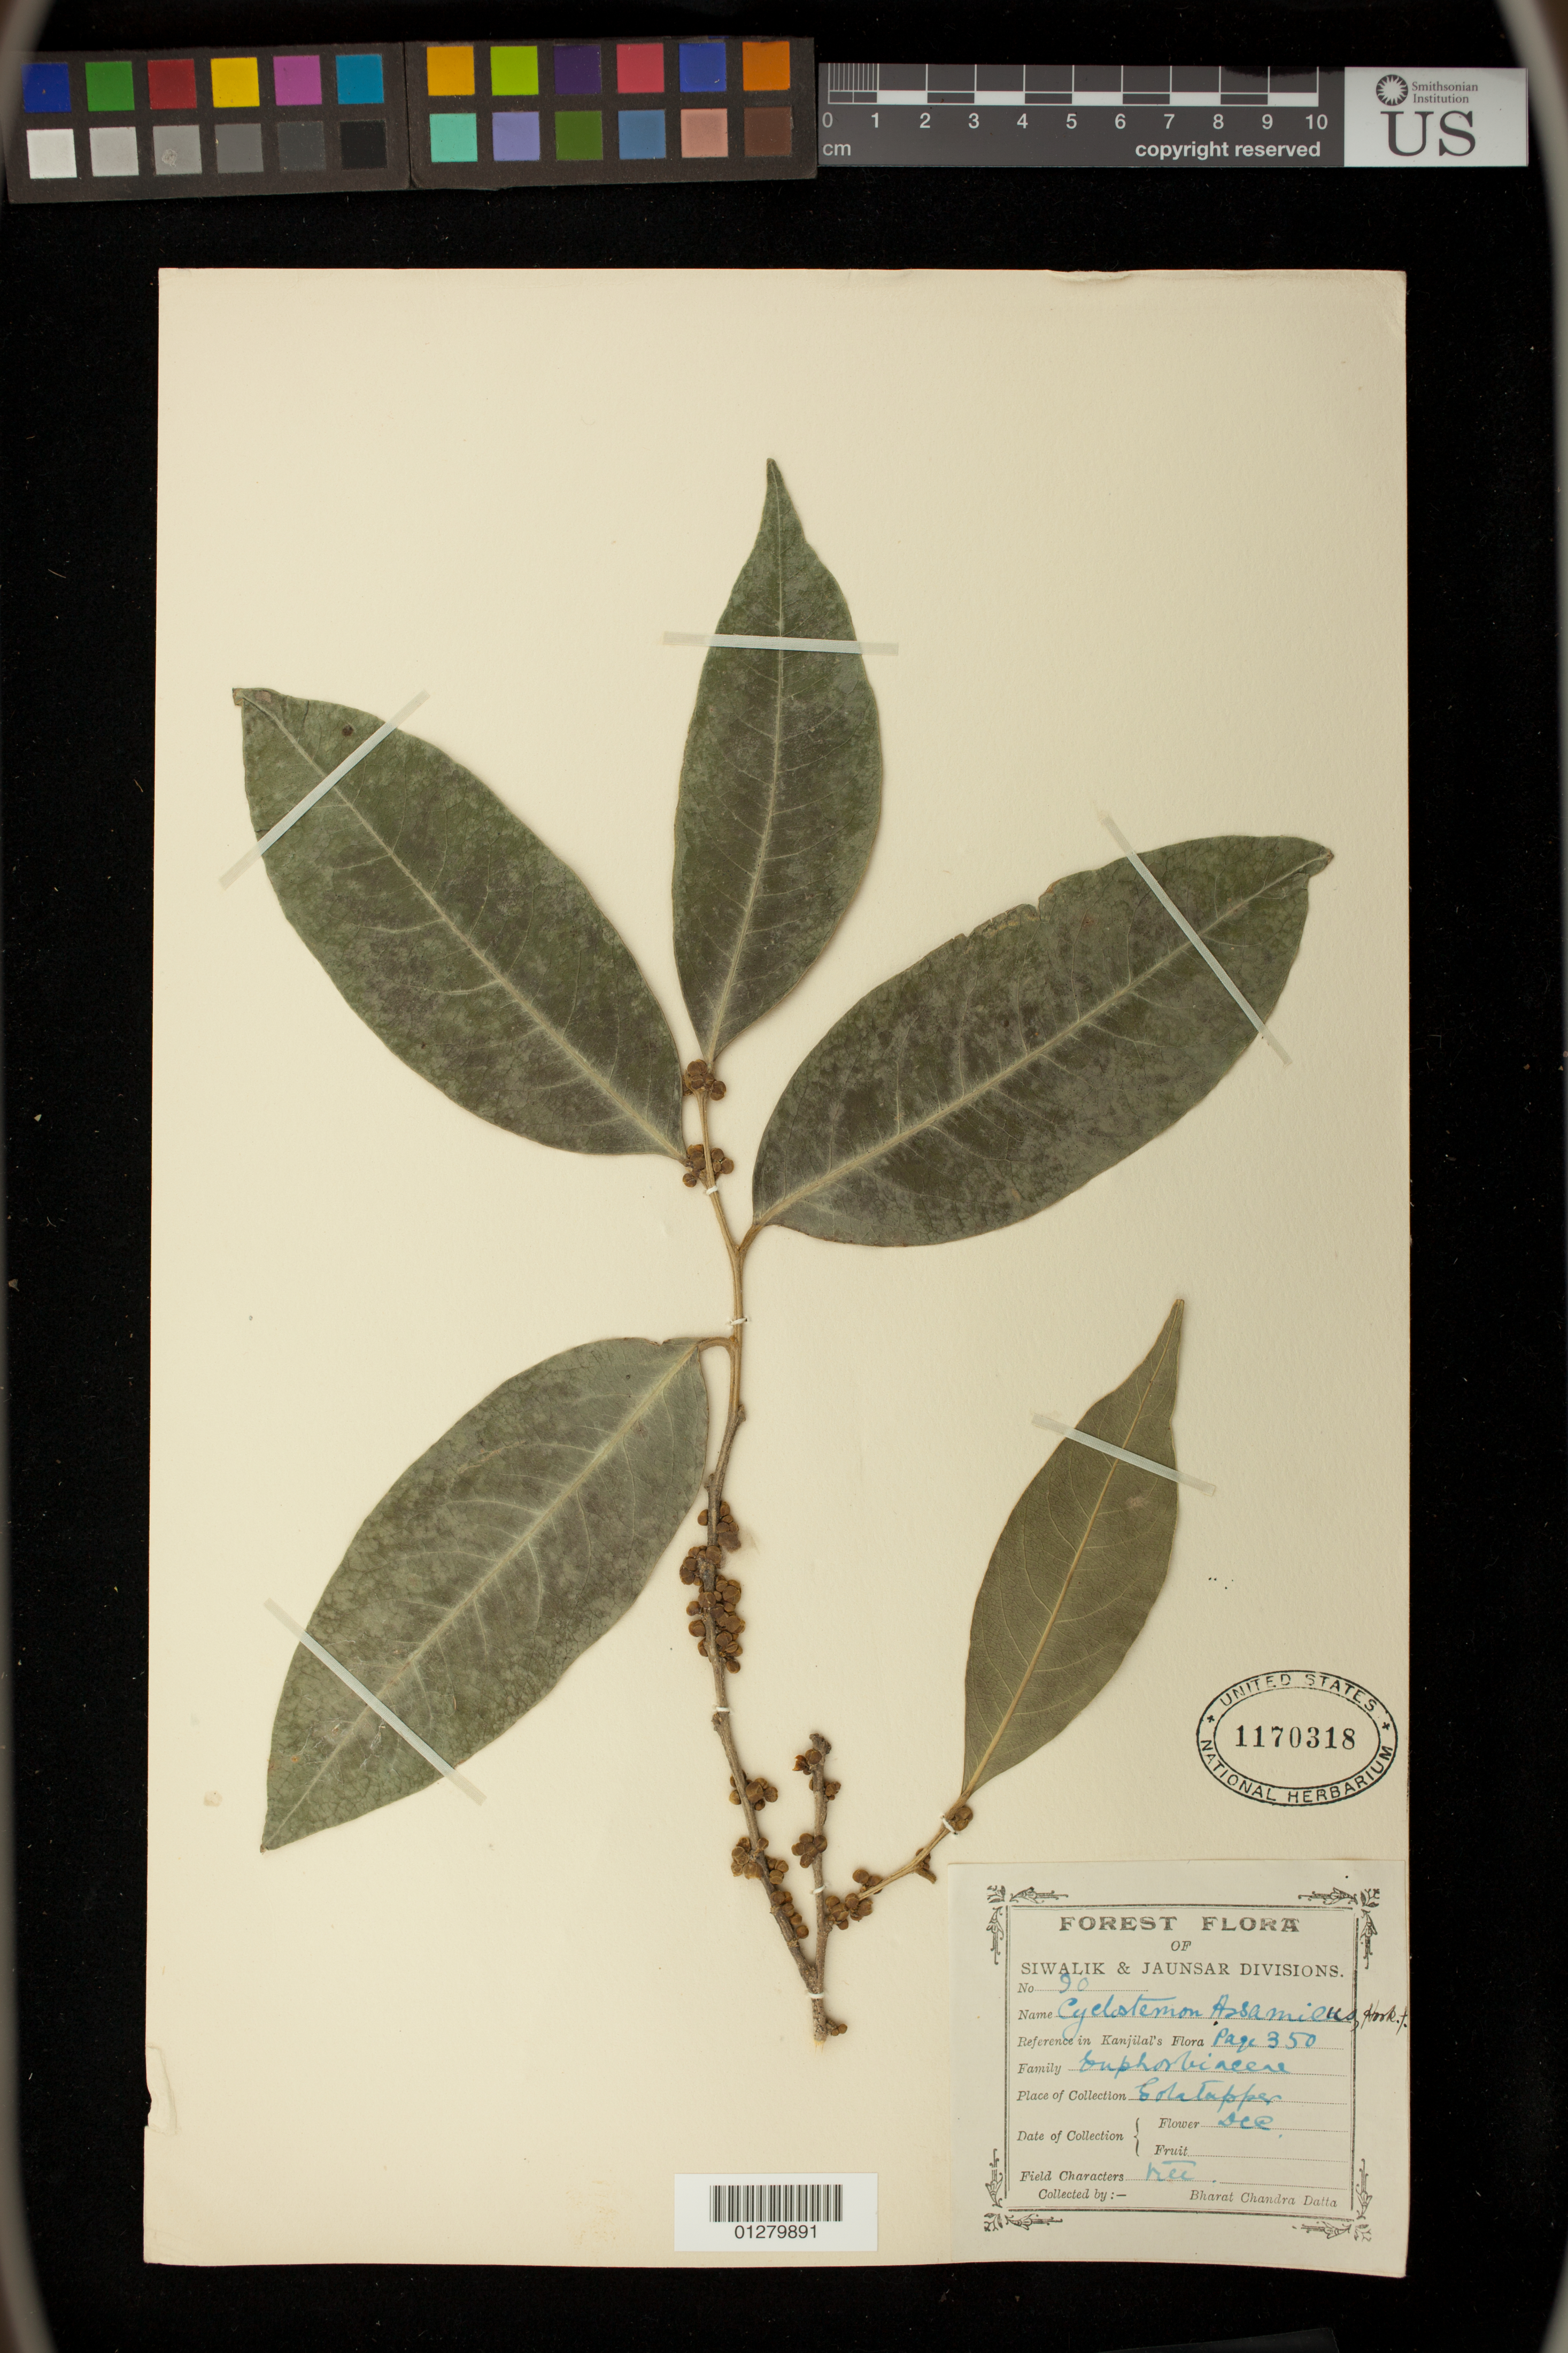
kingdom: Plantae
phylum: Tracheophyta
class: Magnoliopsida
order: Malpighiales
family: Putranjivaceae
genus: Drypetes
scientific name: Drypetes assamica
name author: (Hook. f.) Pax & K. Hoffm.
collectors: B. Datta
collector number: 90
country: India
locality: Siwalik and Jaunsar Divisions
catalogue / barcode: US 1170318